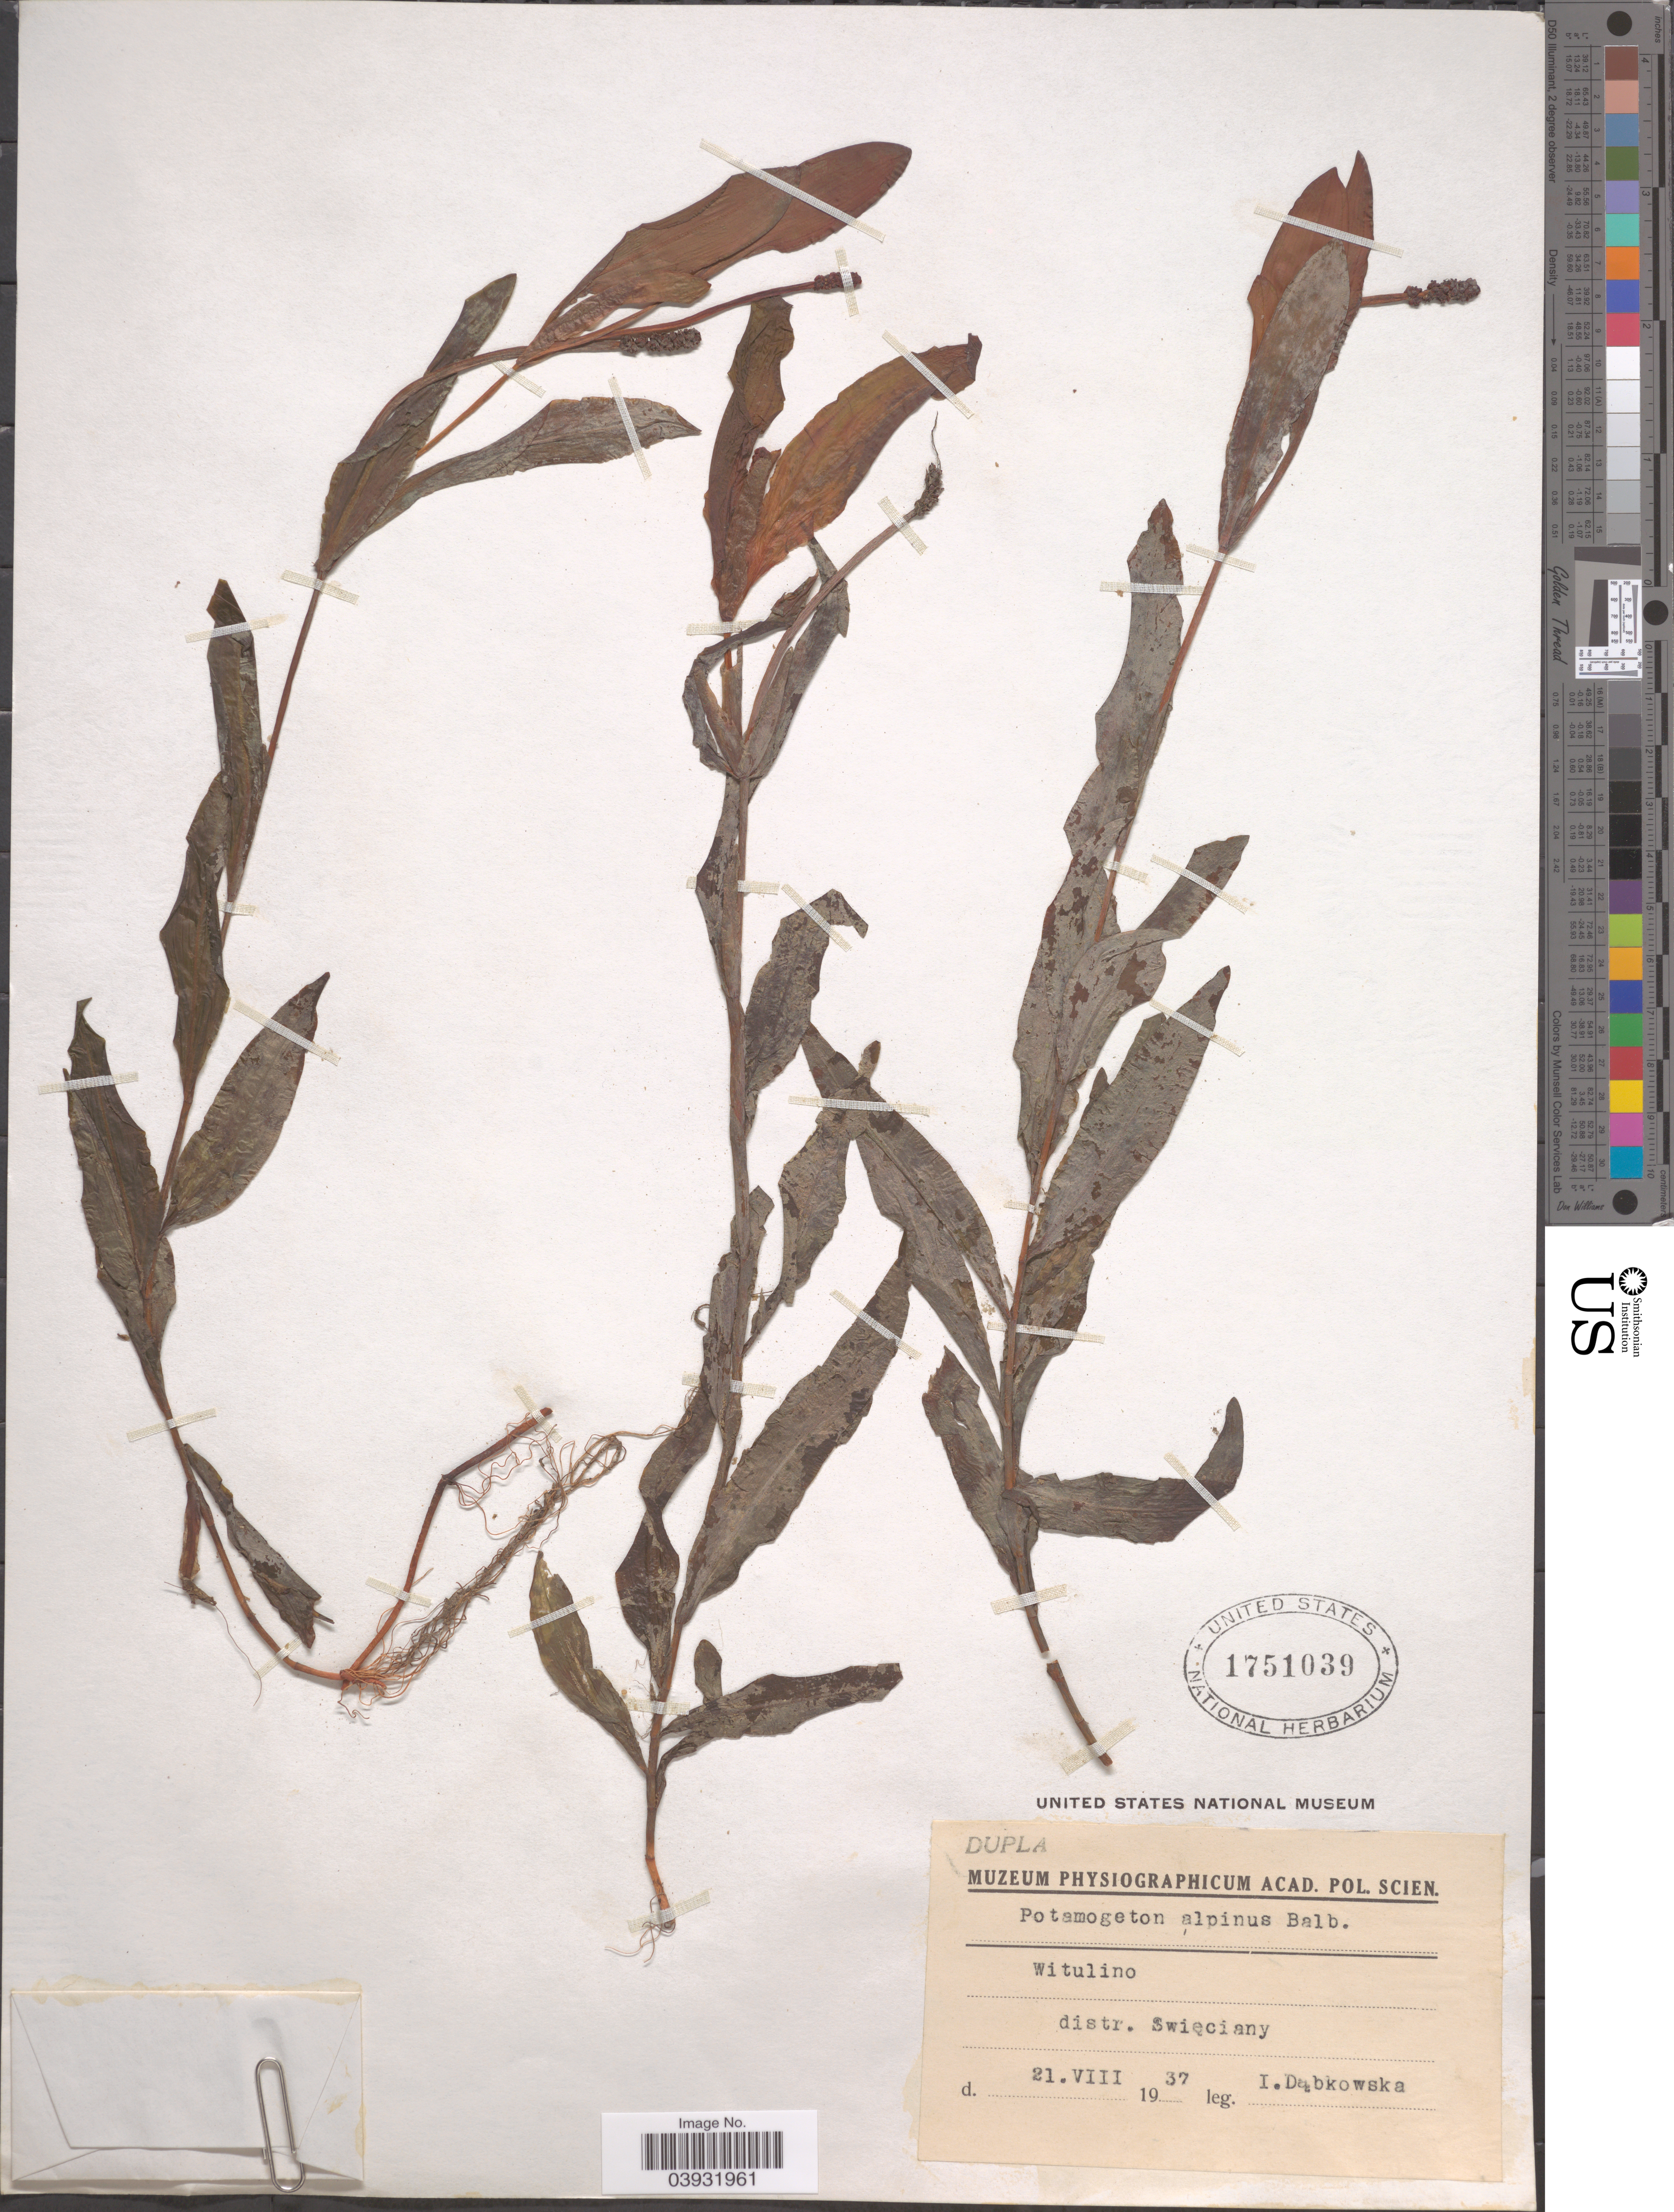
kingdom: Plantae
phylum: Tracheophyta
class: Liliopsida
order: Alismatales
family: Potamogetonaceae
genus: Potamogeton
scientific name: Potamogeton alpinus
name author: Balb.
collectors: I. Dabkowska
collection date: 1937-08-21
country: Poland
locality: Witulino. Distr. Swieciany.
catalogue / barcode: US 1751039